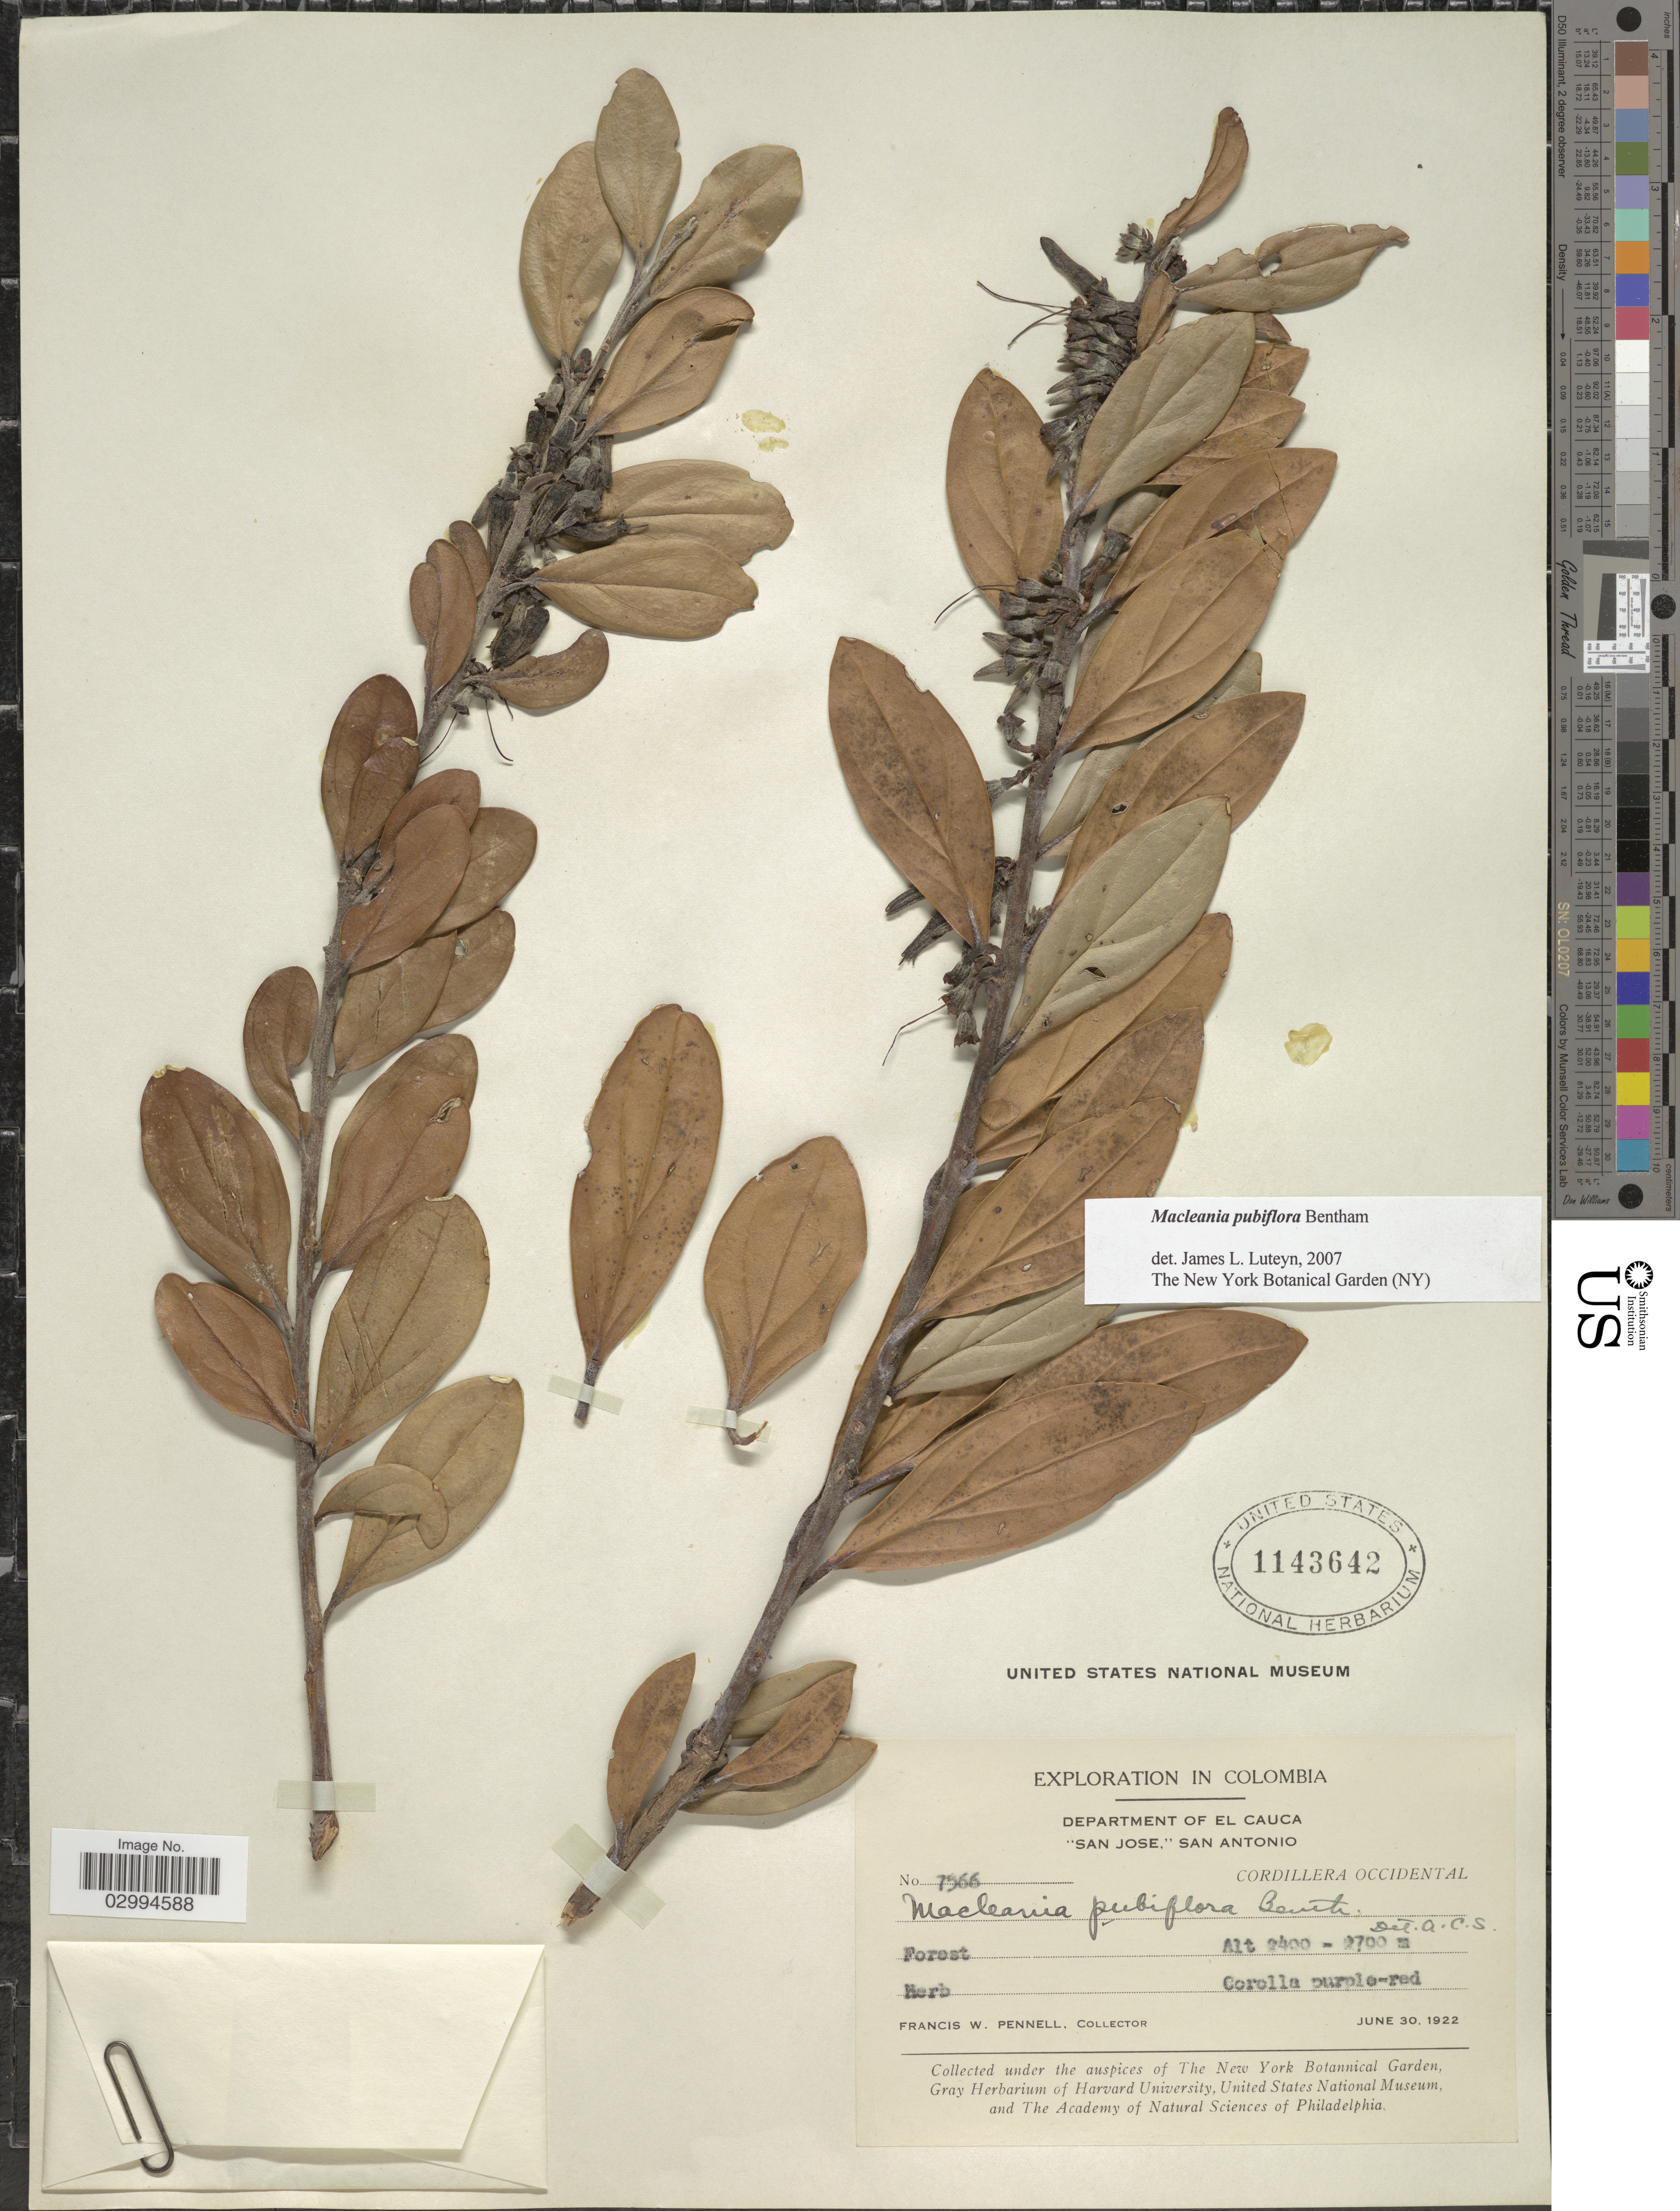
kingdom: Plantae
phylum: Tracheophyta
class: Magnoliopsida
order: Ericales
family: Ericaceae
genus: Macleania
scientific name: Macleania pubiflora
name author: Benth.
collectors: F. W. Pennell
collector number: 7566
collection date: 1922-06-30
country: Colombia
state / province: Cauca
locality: Department of El Cauca. "San Jose," San Antonio. Cordillera Occidental.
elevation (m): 2400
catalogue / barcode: US 1143642